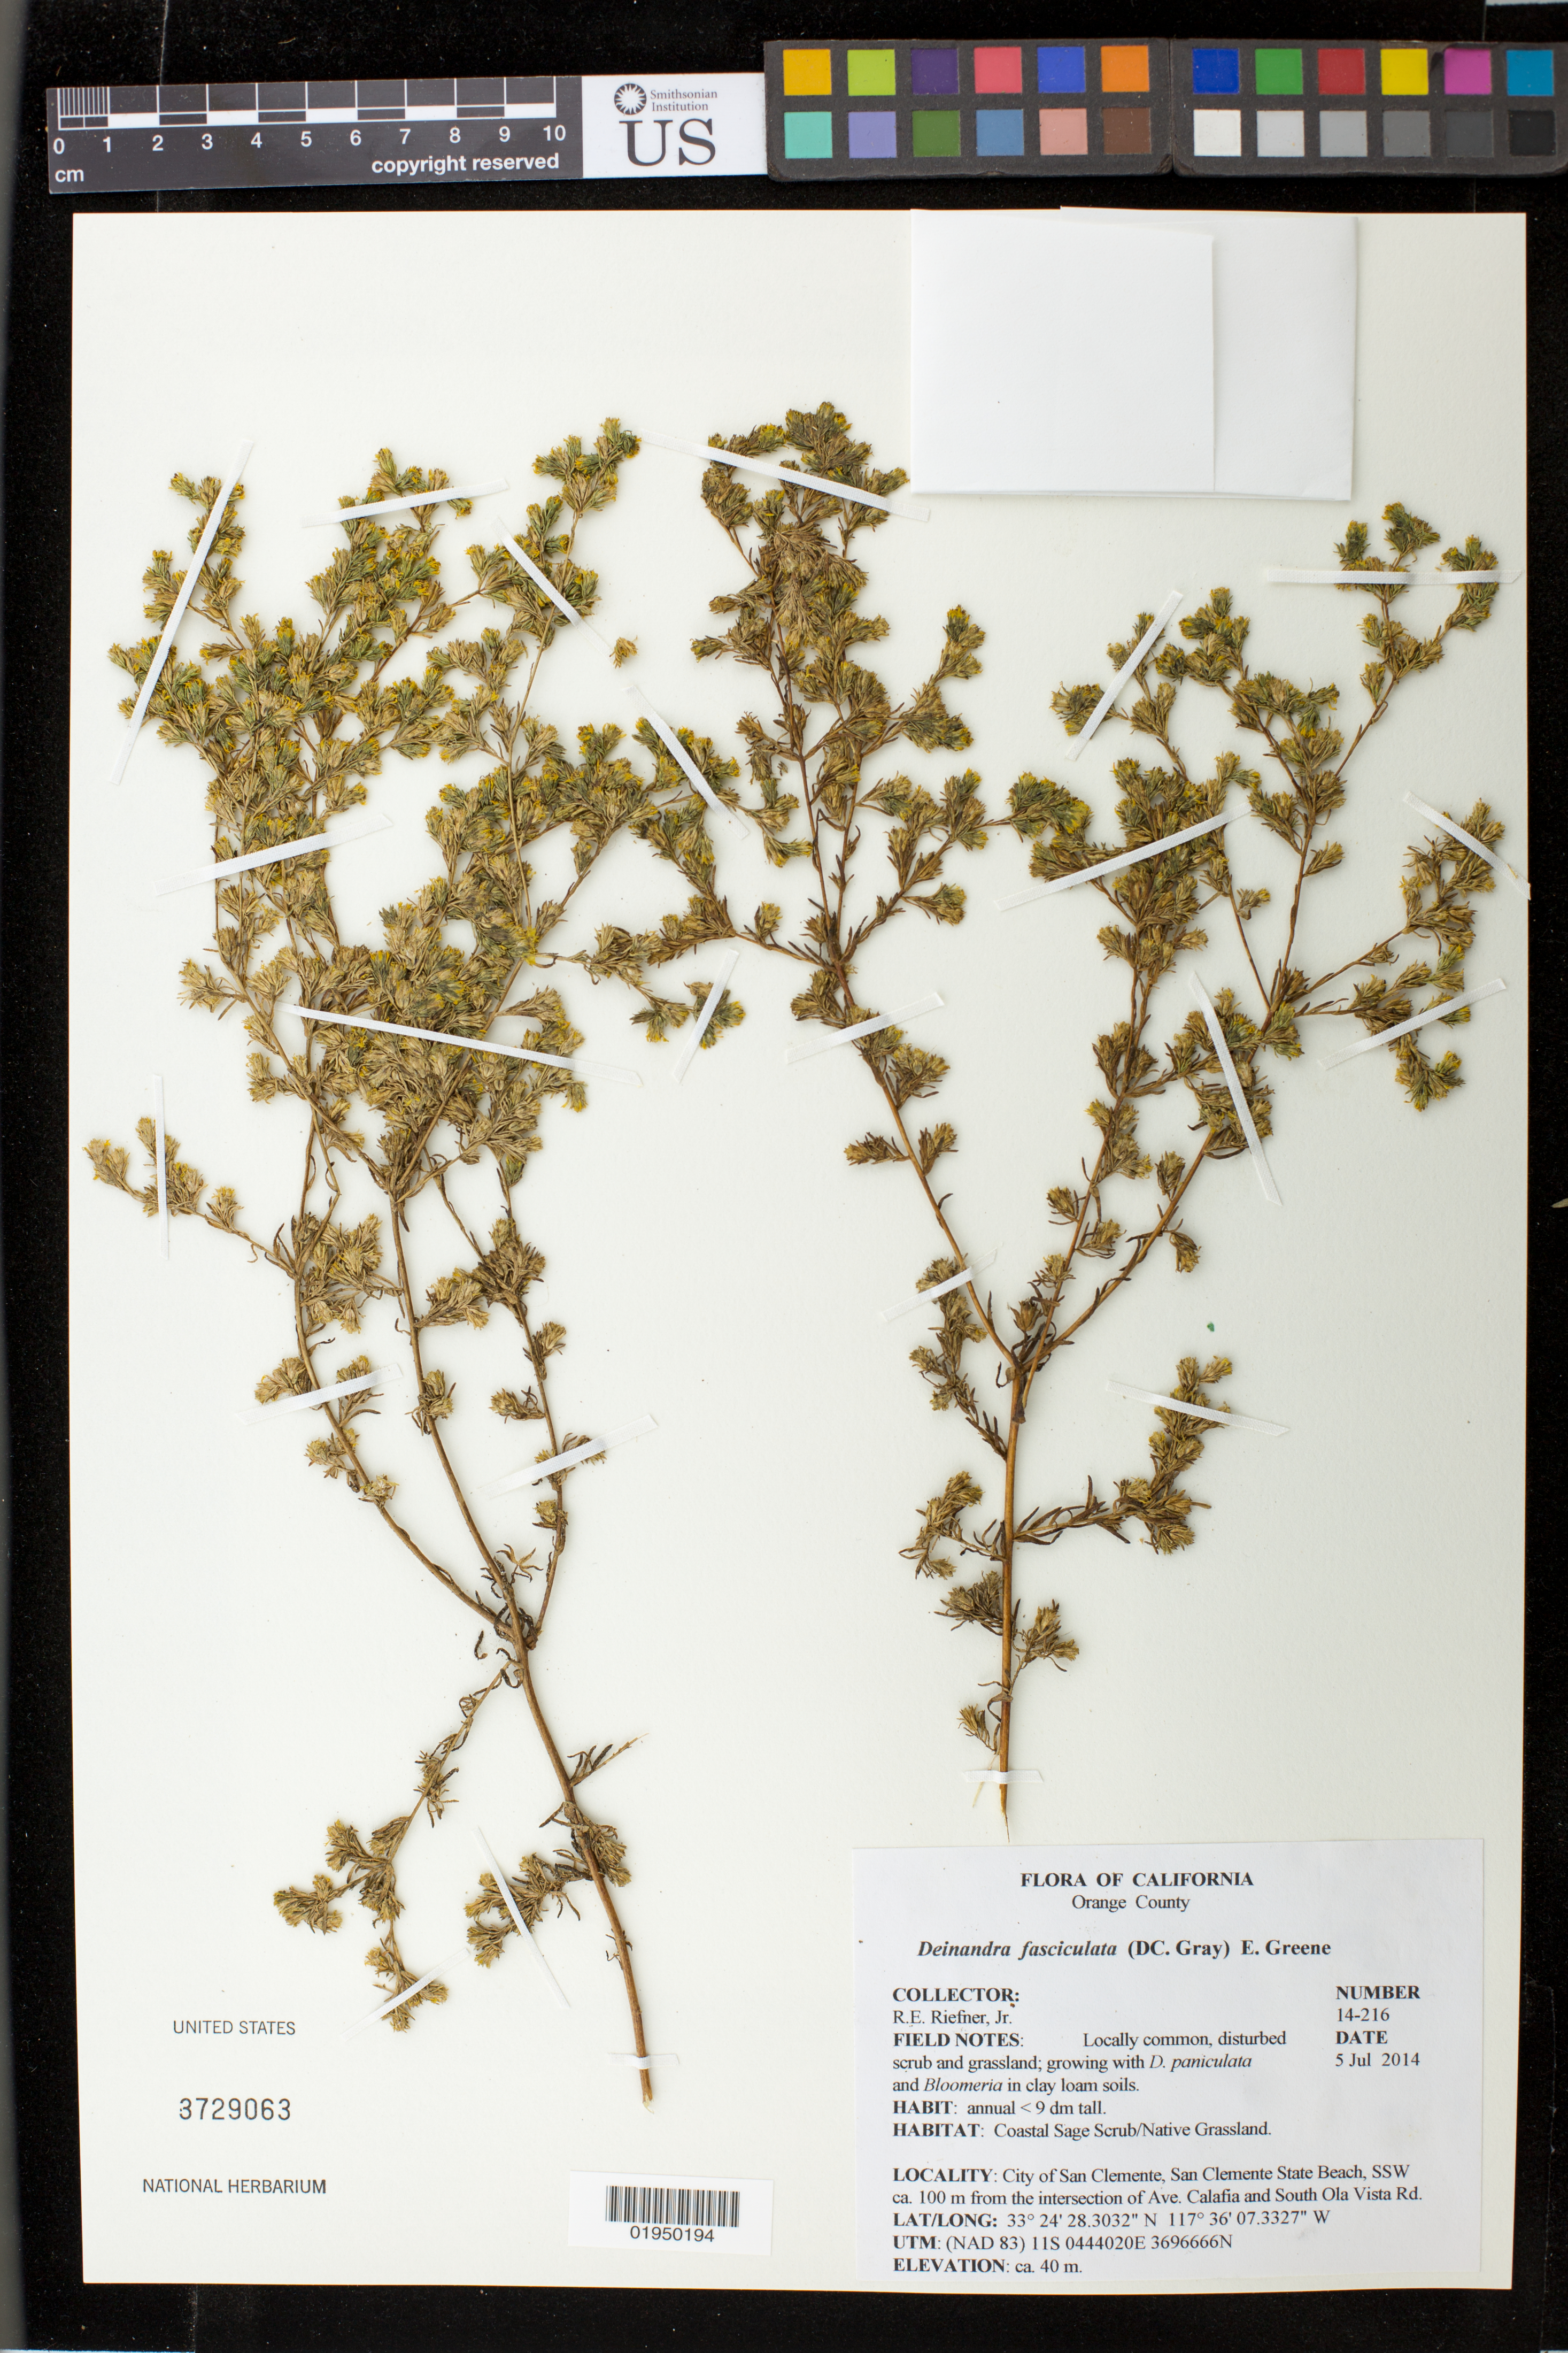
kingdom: Plantae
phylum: Tracheophyta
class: Magnoliopsida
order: Asterales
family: Asteraceae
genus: Deinandra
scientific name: Deinandra fasciculata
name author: (DC.) Greene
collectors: R. Riefner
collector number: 14-219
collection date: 2014-07-05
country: United States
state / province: California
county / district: Orange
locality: City of San Clemente, San Clemente State Beach, SSW ca.100 m from the crossrsection of Ave. Calafia and South Ola Vist Rd.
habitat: Coastal Sage Scrub/Native Grassland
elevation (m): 40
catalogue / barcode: US 3729063